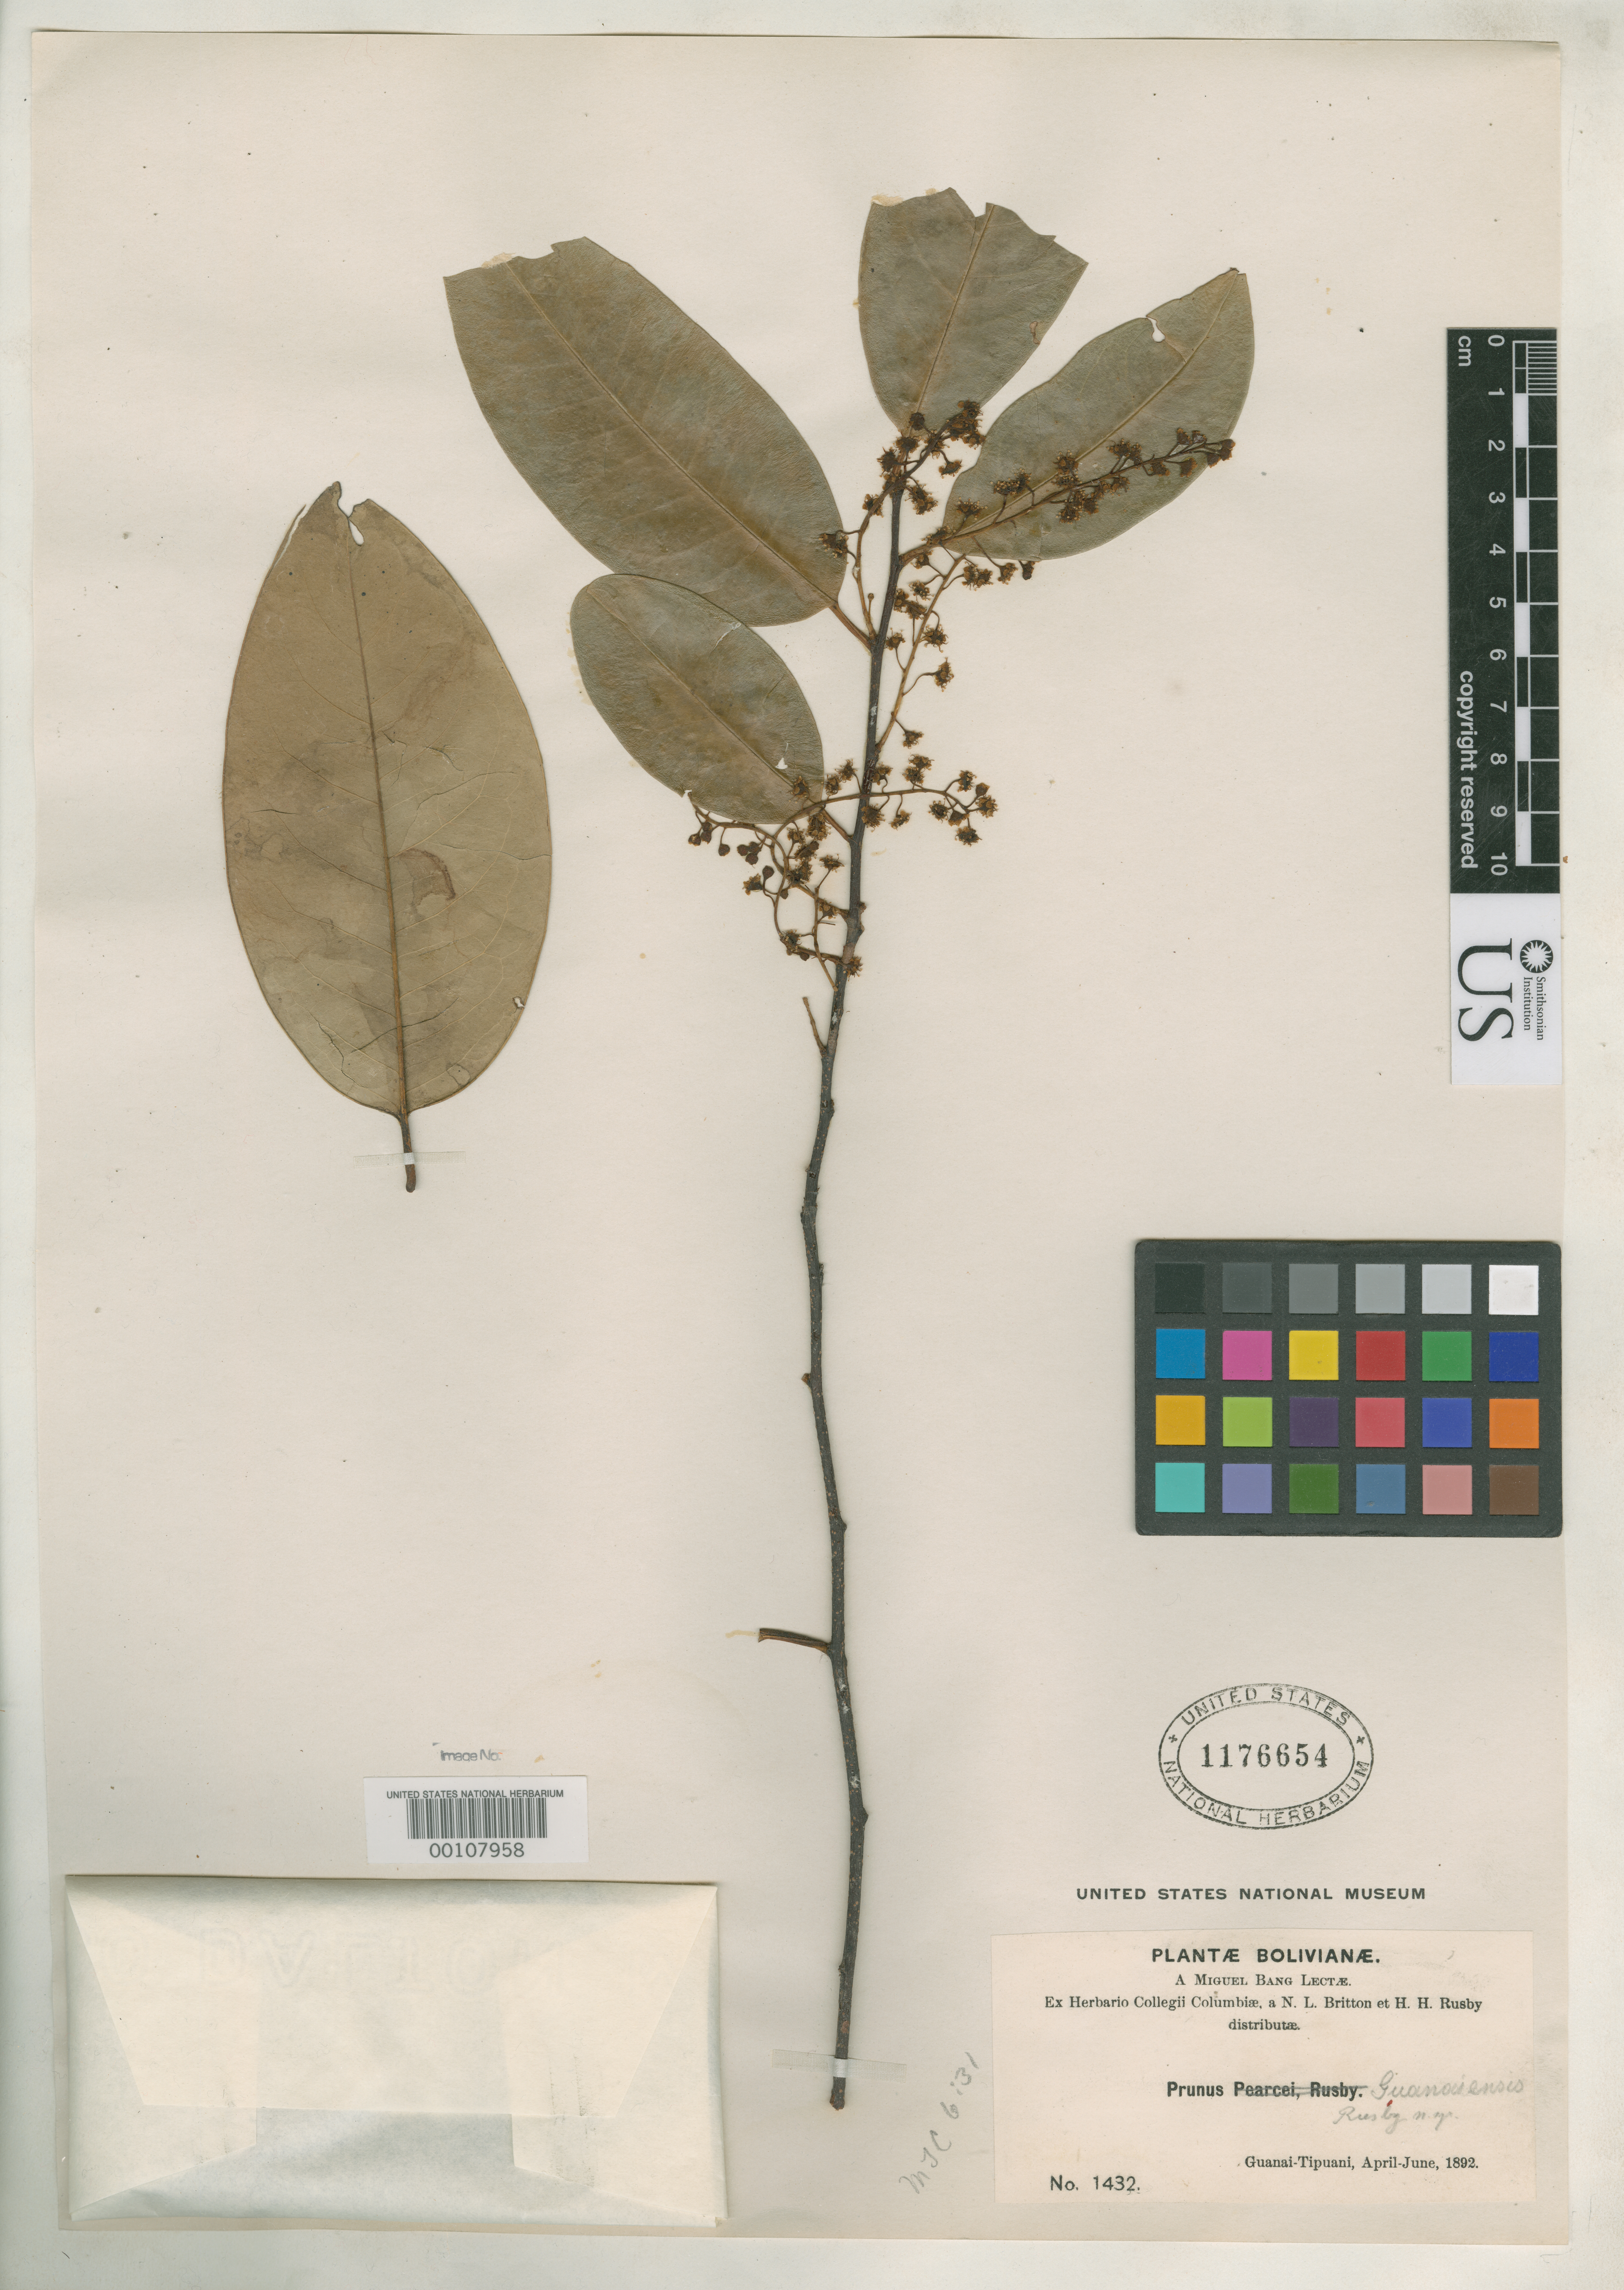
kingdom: Plantae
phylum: Tracheophyta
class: Magnoliopsida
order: Rosales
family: Rosaceae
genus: Prunus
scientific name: Prunus guanaiensis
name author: Rusby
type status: Isolectotype; Isosyntype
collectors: M. Bang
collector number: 1432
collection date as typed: Apr 1892 to -- Jun 1892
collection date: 1892-04/1892-06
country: Bolivia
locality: Between Guanai and Tipuani.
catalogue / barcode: US 1176654